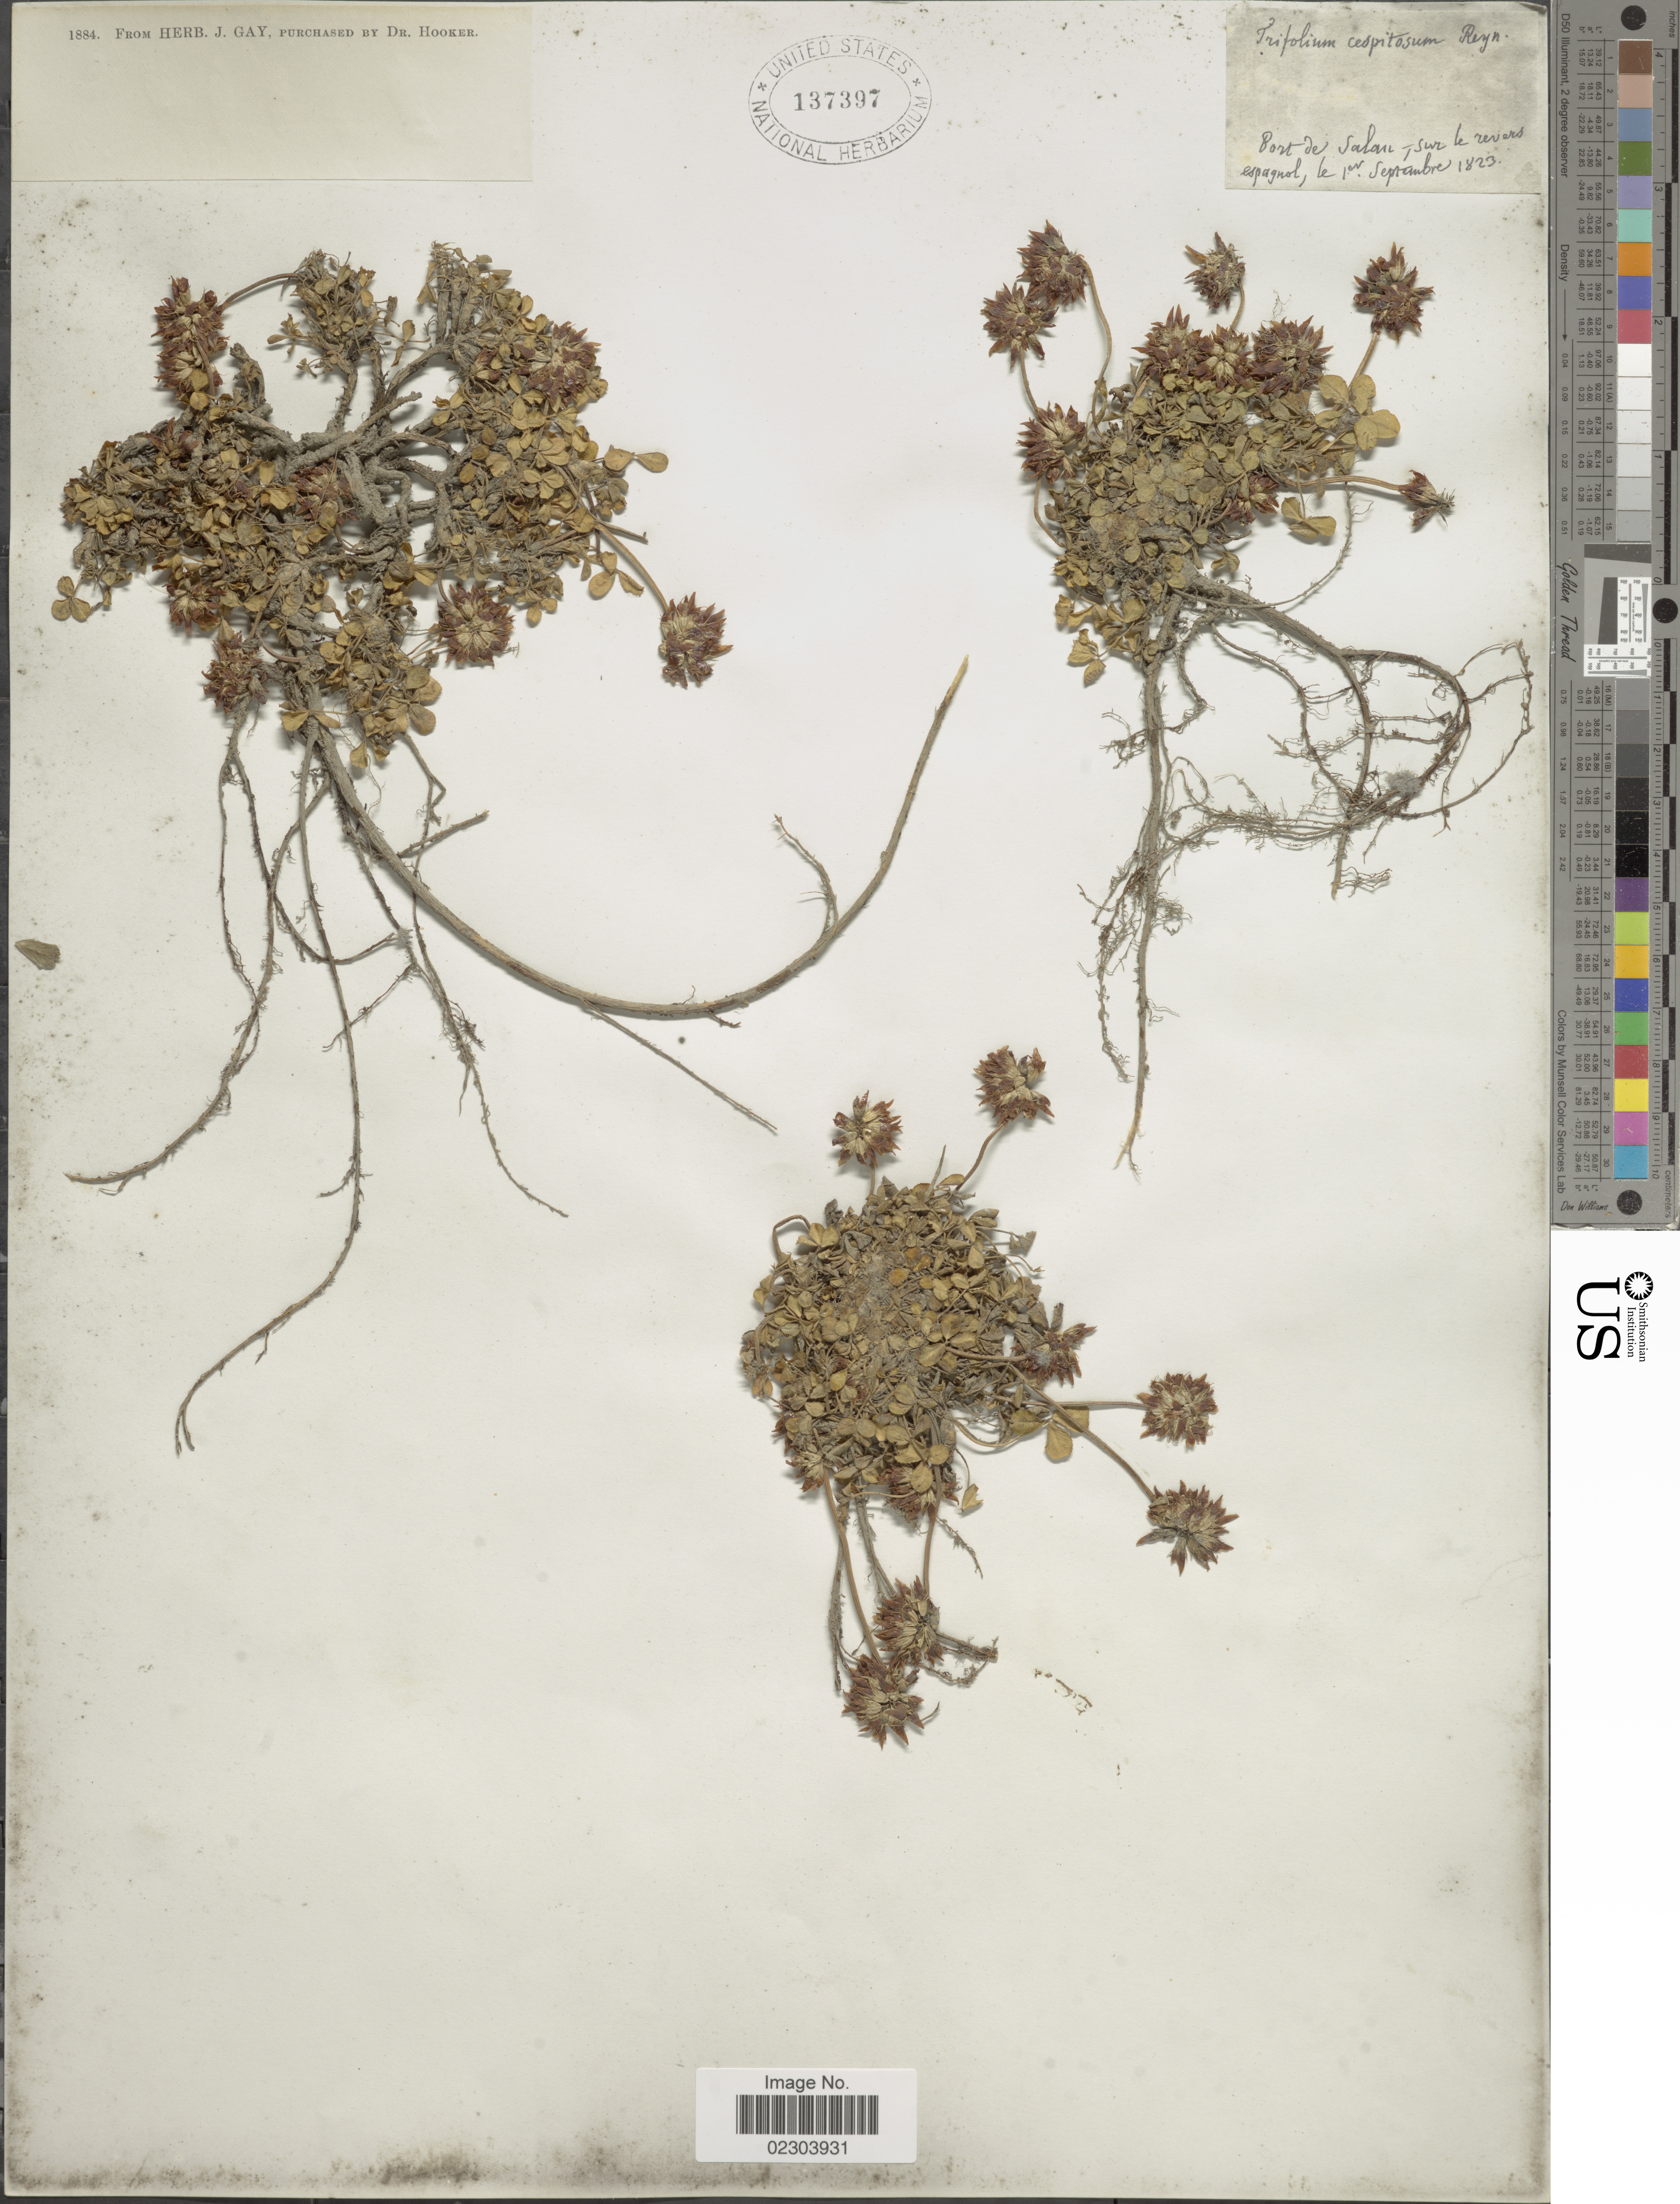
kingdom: Plantae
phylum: Tracheophyta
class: Magnoliopsida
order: Fabales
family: Fabaceae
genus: Trifolium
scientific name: Trifolium caespitosum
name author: Reyn.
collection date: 1823-09-01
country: Spain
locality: Port de Salau- sur de rivers espagnol.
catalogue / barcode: US 137397